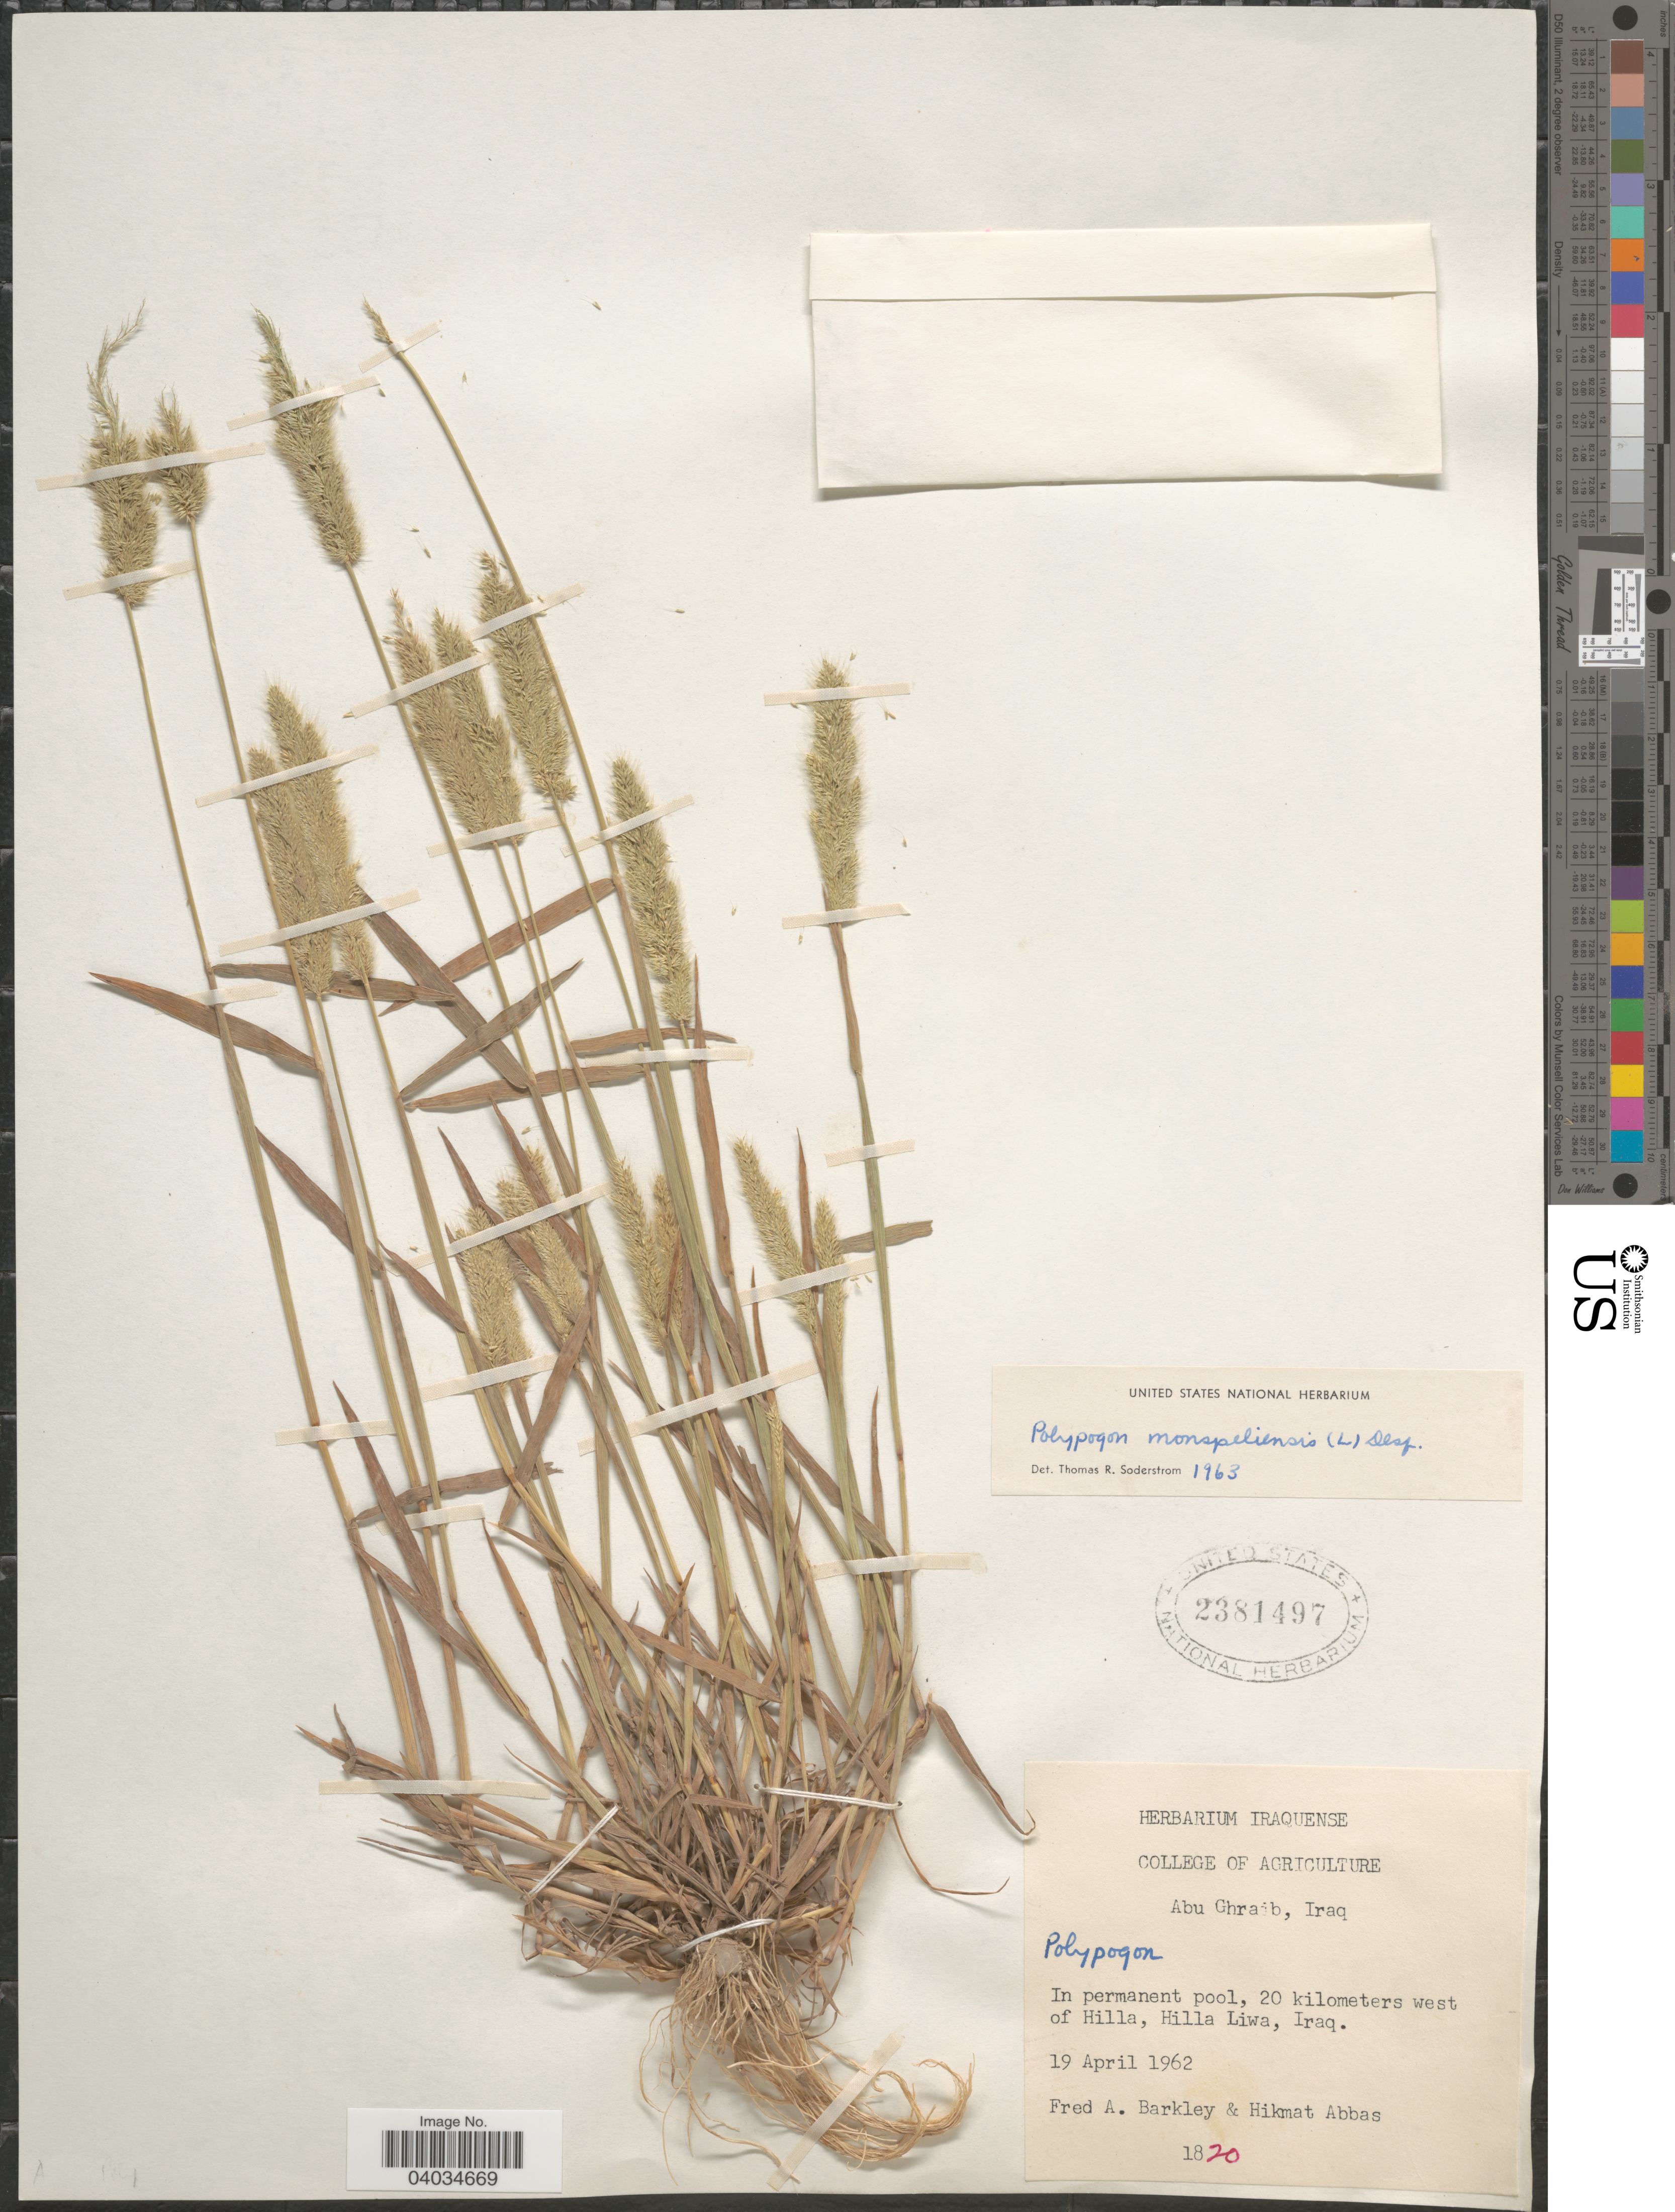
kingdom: Plantae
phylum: Tracheophyta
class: Liliopsida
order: Poales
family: Poaceae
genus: Polypogon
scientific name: Polypogon monspeliensis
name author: (L.) Desf.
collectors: F. A. Barkley & H. Abbas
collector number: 1820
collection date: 1962-04-19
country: Iraq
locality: In permanent pool, 20 kilometers west of Hilla, Hilla Liwa.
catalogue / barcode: US 2381497